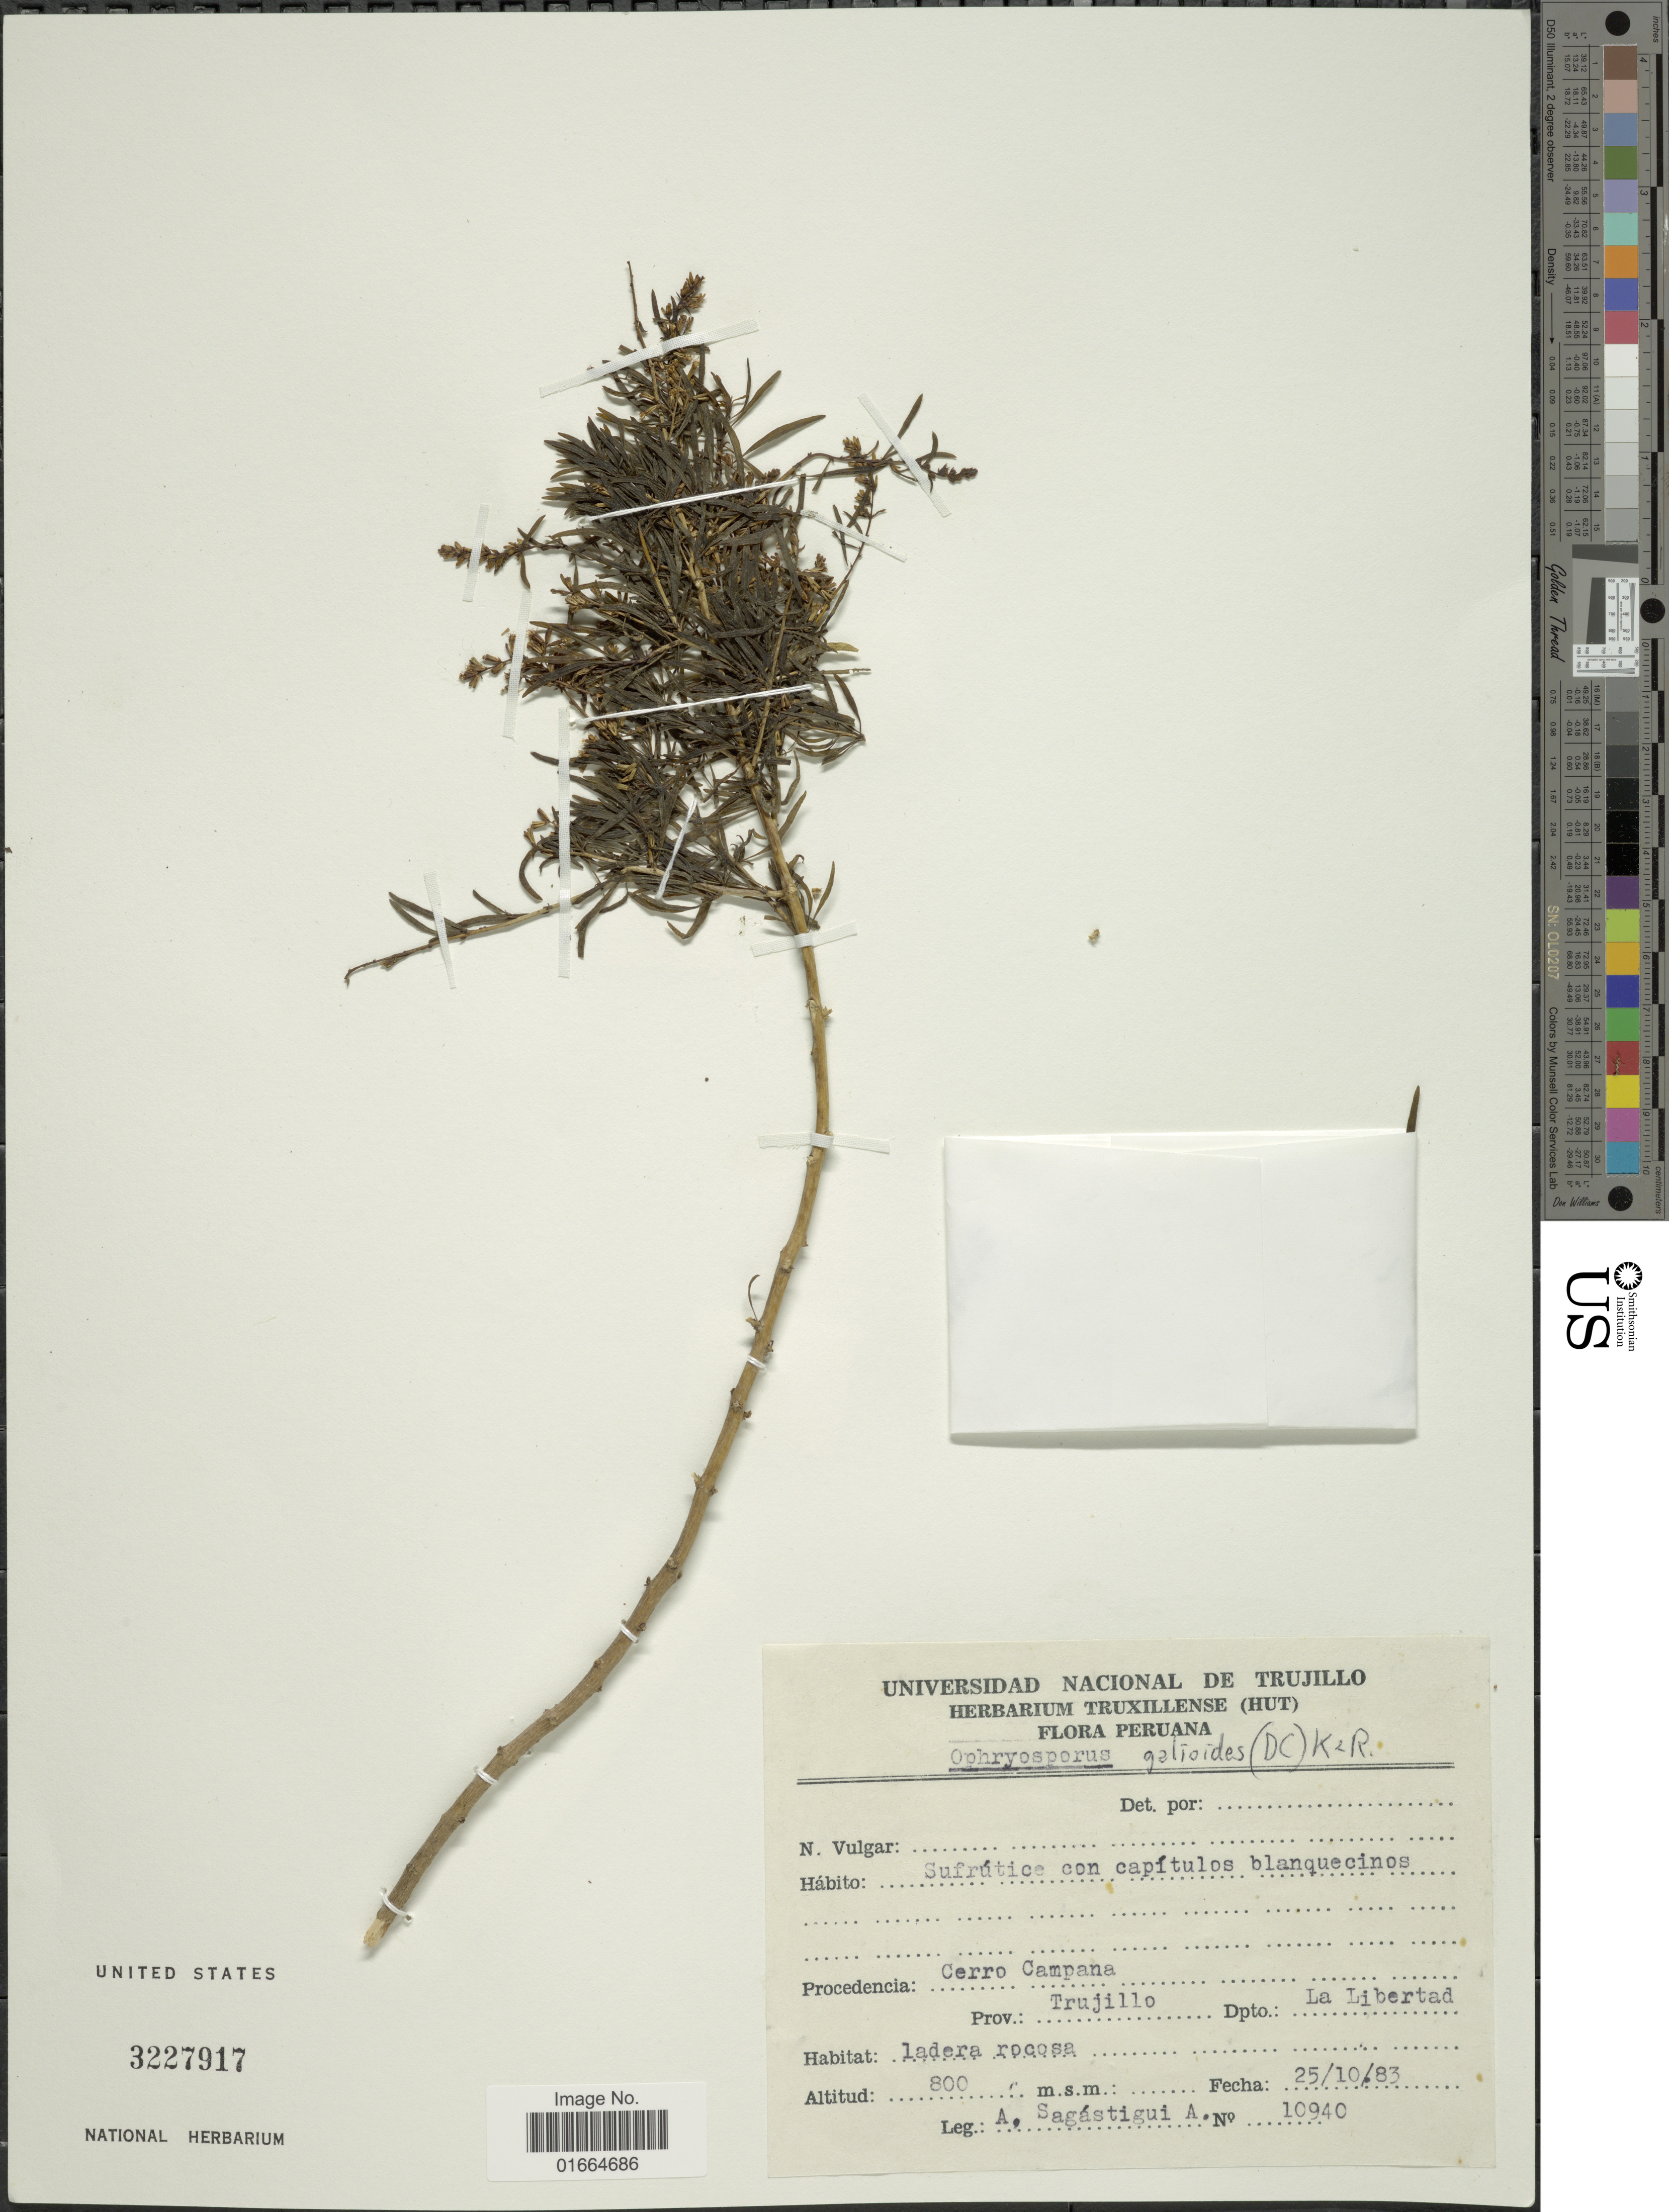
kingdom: Plantae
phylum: Tracheophyta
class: Magnoliopsida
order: Asterales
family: Asteraceae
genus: Ophryosporus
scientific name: Ophryosporus hartwegii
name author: (B.L. Rob.) R.M. King & H. Rob.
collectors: A. Sagástegui A.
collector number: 10940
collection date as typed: Transcribed d/m/y: 25/10/83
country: Peru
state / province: La Libertad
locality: Cerro Campana. Prov. Trujillo.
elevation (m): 800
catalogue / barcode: US 3227917